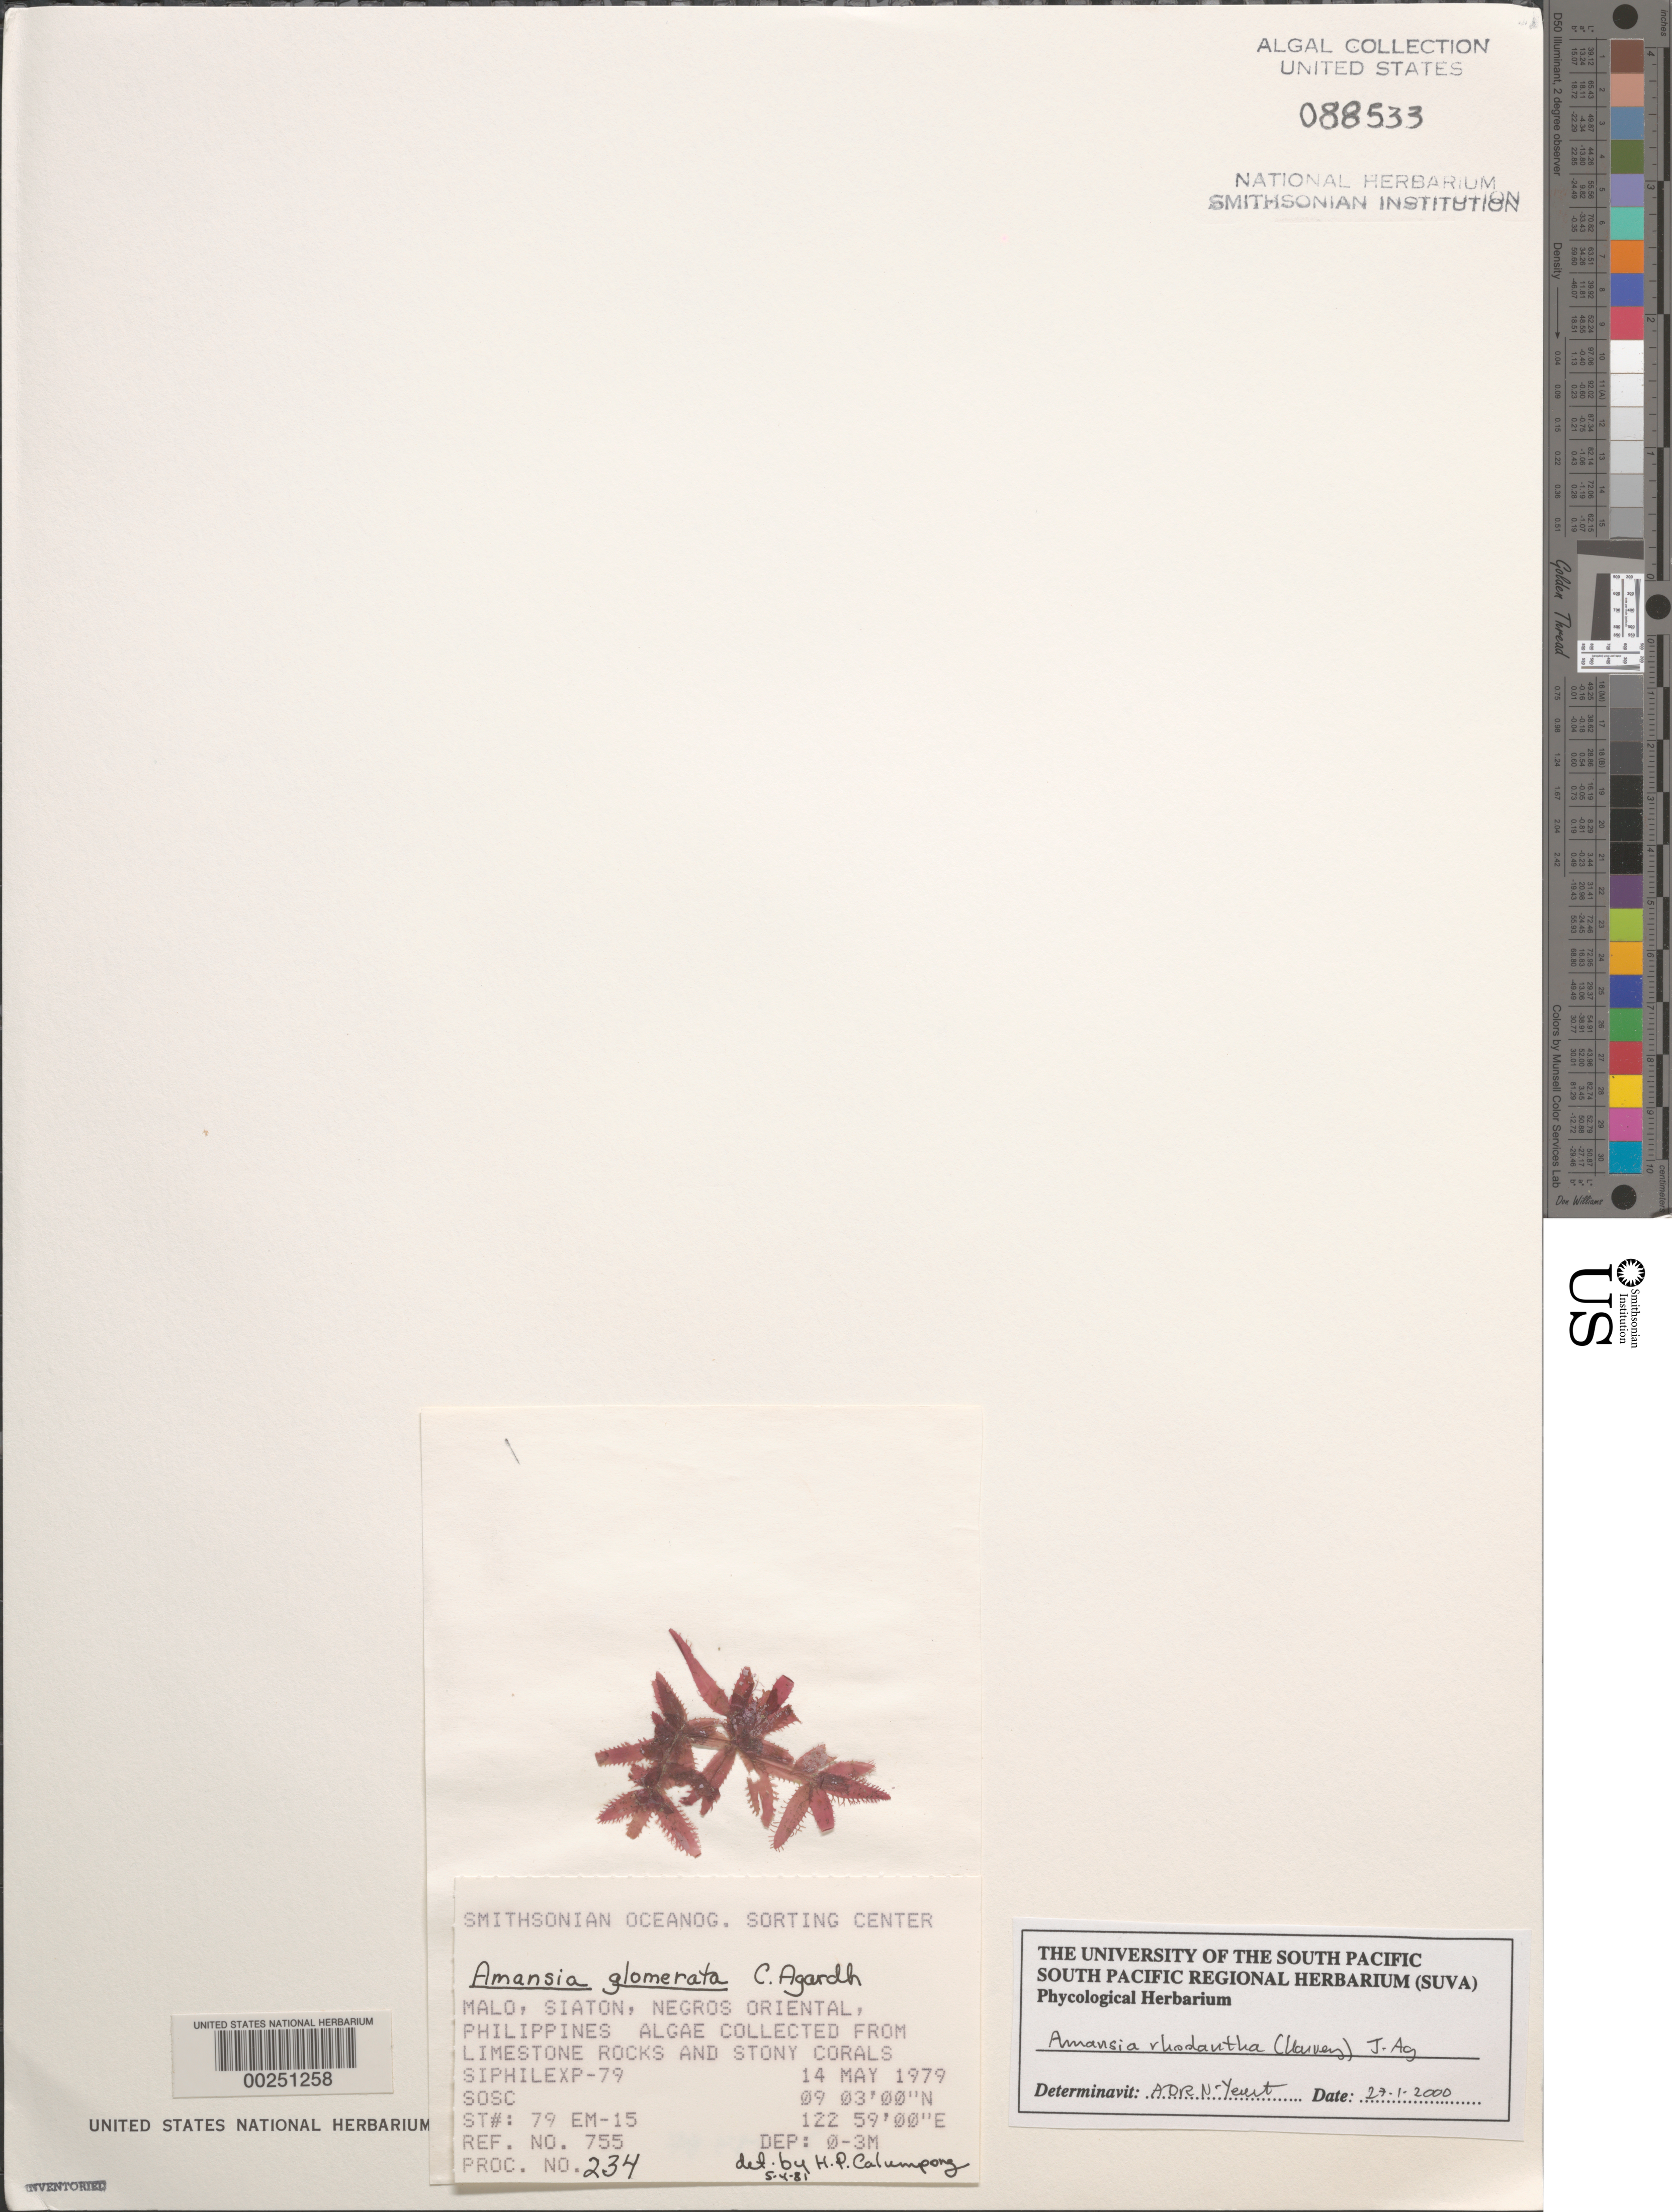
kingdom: Plantae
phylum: Rhodophyta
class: Florideophyceae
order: Ceramiales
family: Rhodomelaceae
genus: Amansia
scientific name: Amansia rhodantha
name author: (Harv.) J. Agardh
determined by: N'Yeurt, A. D. R.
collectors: SOSC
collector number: Station 79 EM-15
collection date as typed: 14 May 1979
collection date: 1979-05-14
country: Philippines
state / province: Central Visayas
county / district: Negros Oriental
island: Negros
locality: Malo, Siaton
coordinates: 09 03'00"N, 122 59'00"E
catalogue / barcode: US 88533